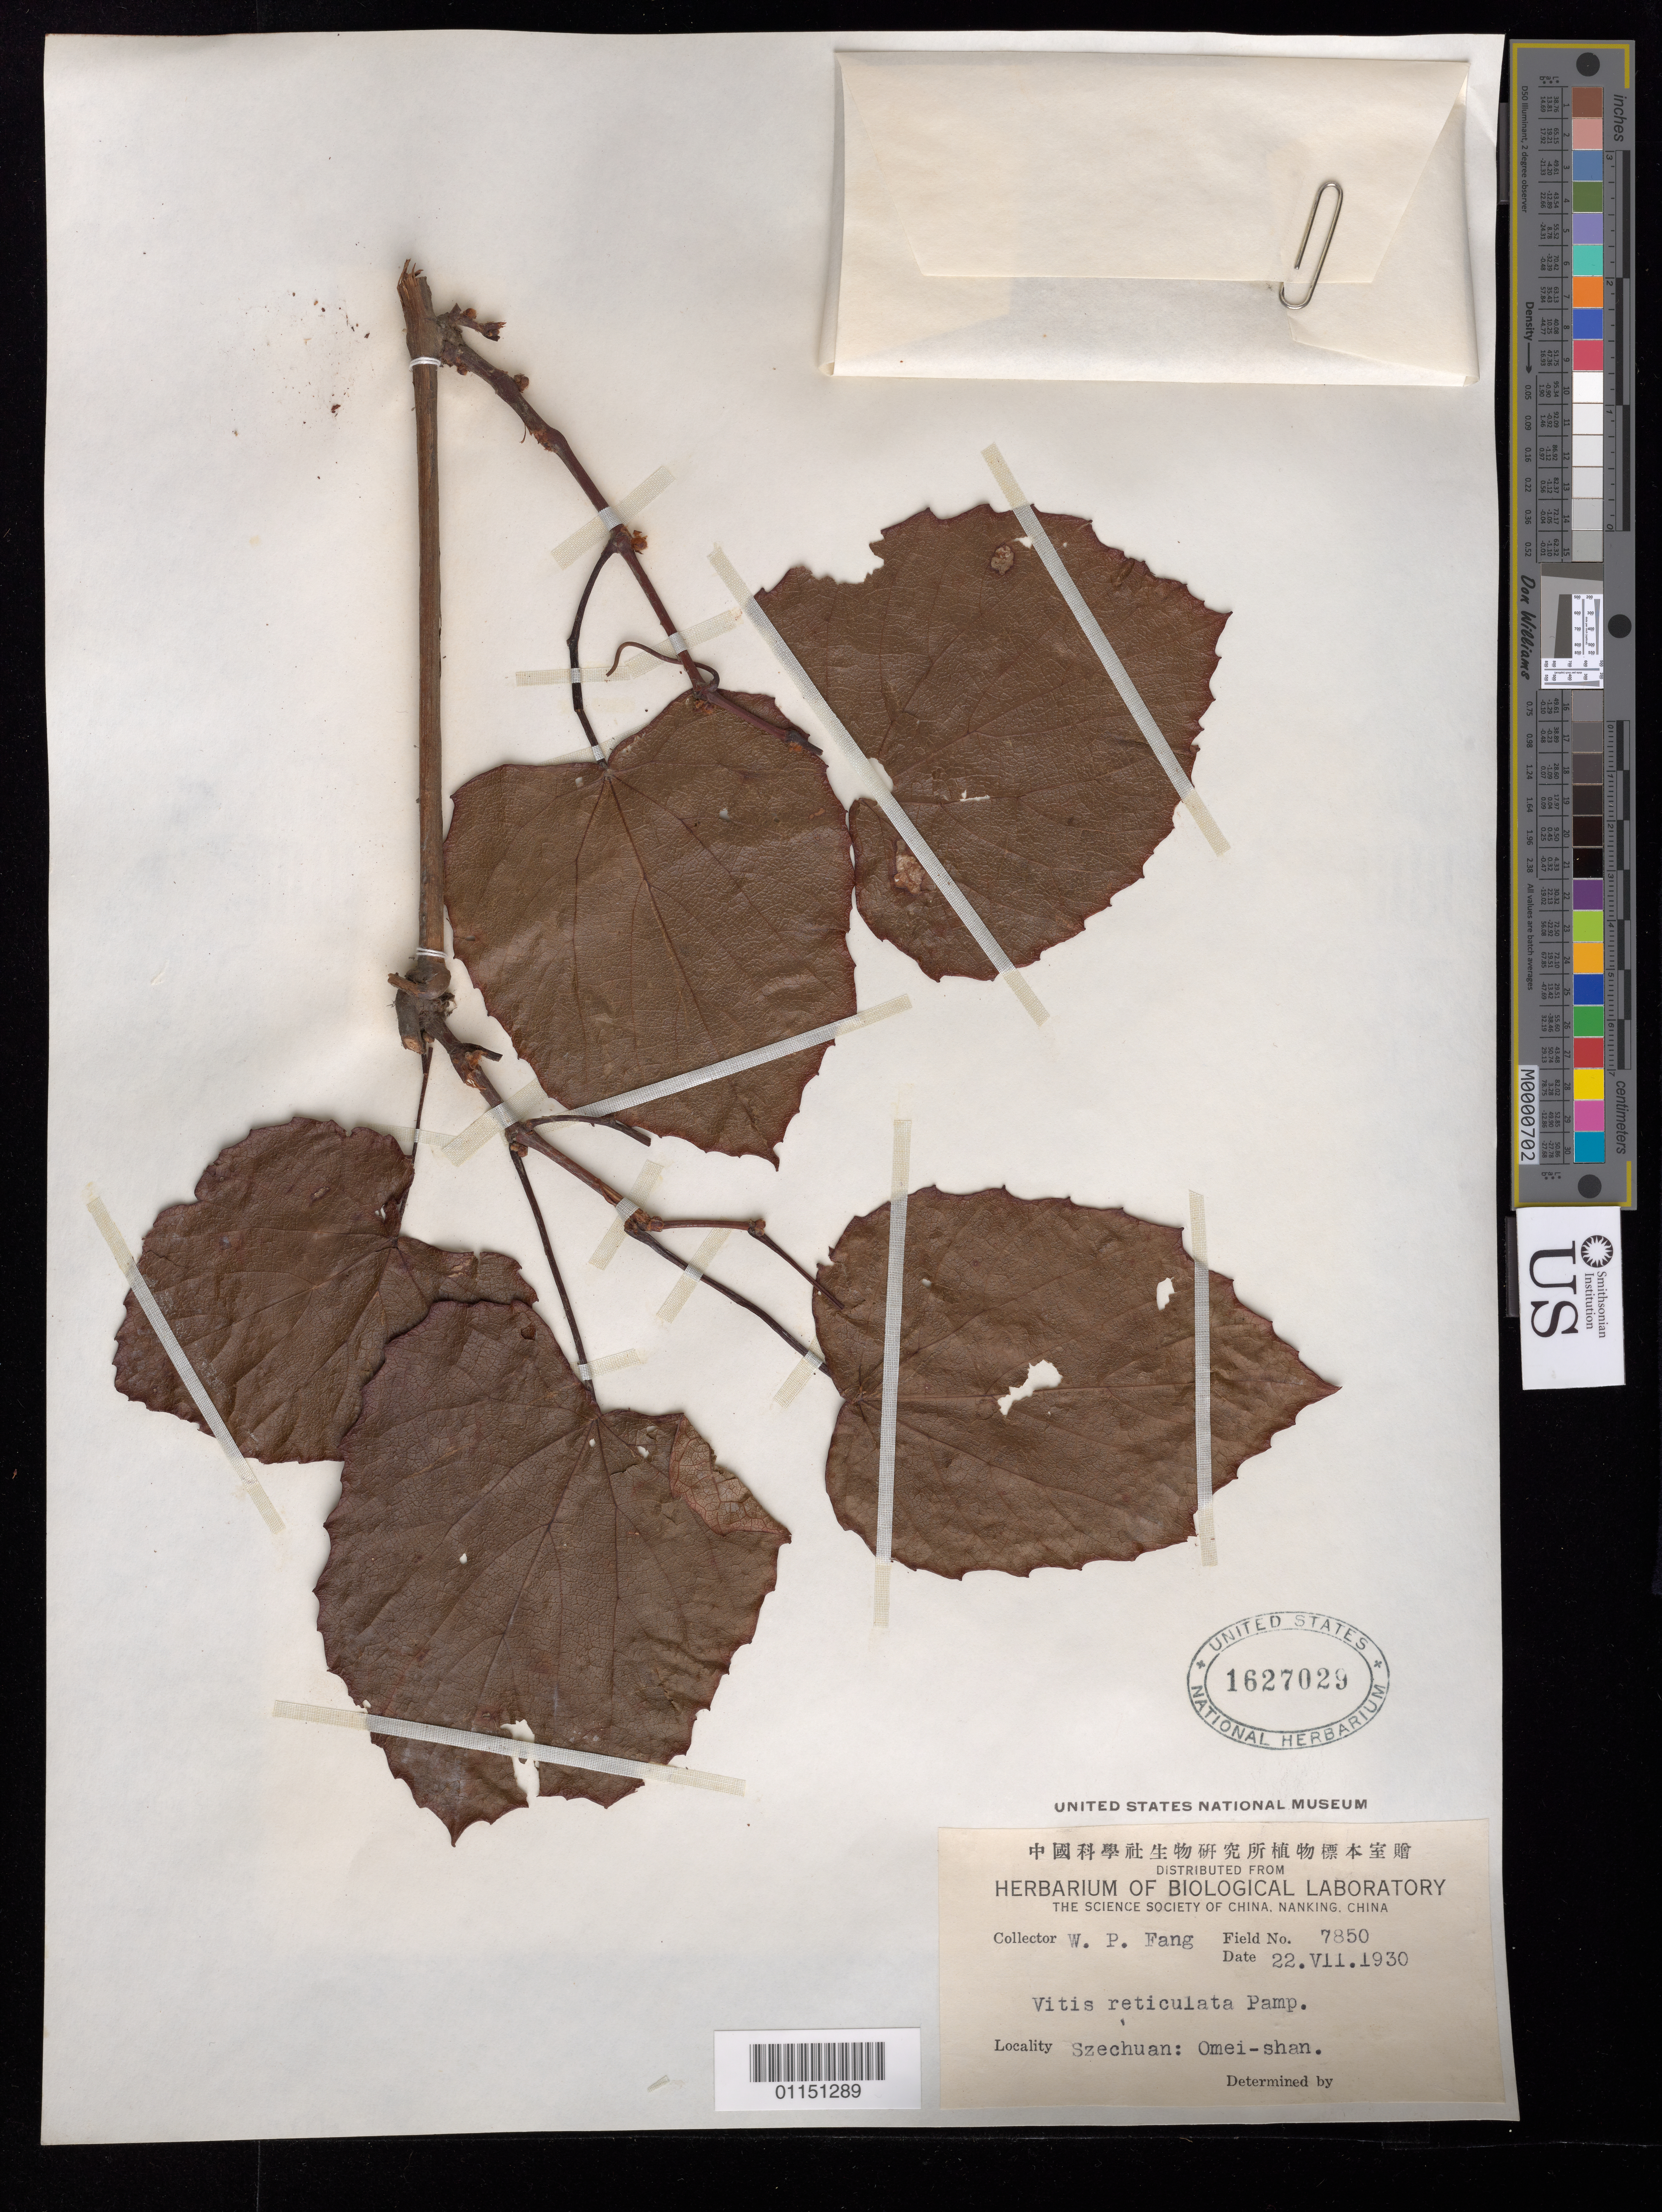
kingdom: Plantae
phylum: Tracheophyta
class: Magnoliopsida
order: Vitales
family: Vitaceae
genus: Vitis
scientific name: Vitis reticulata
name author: M.A. Lawson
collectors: W. P. Fang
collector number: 7850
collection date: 1930-07-22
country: China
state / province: Sichuan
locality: Omei-shan.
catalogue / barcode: US 1627029